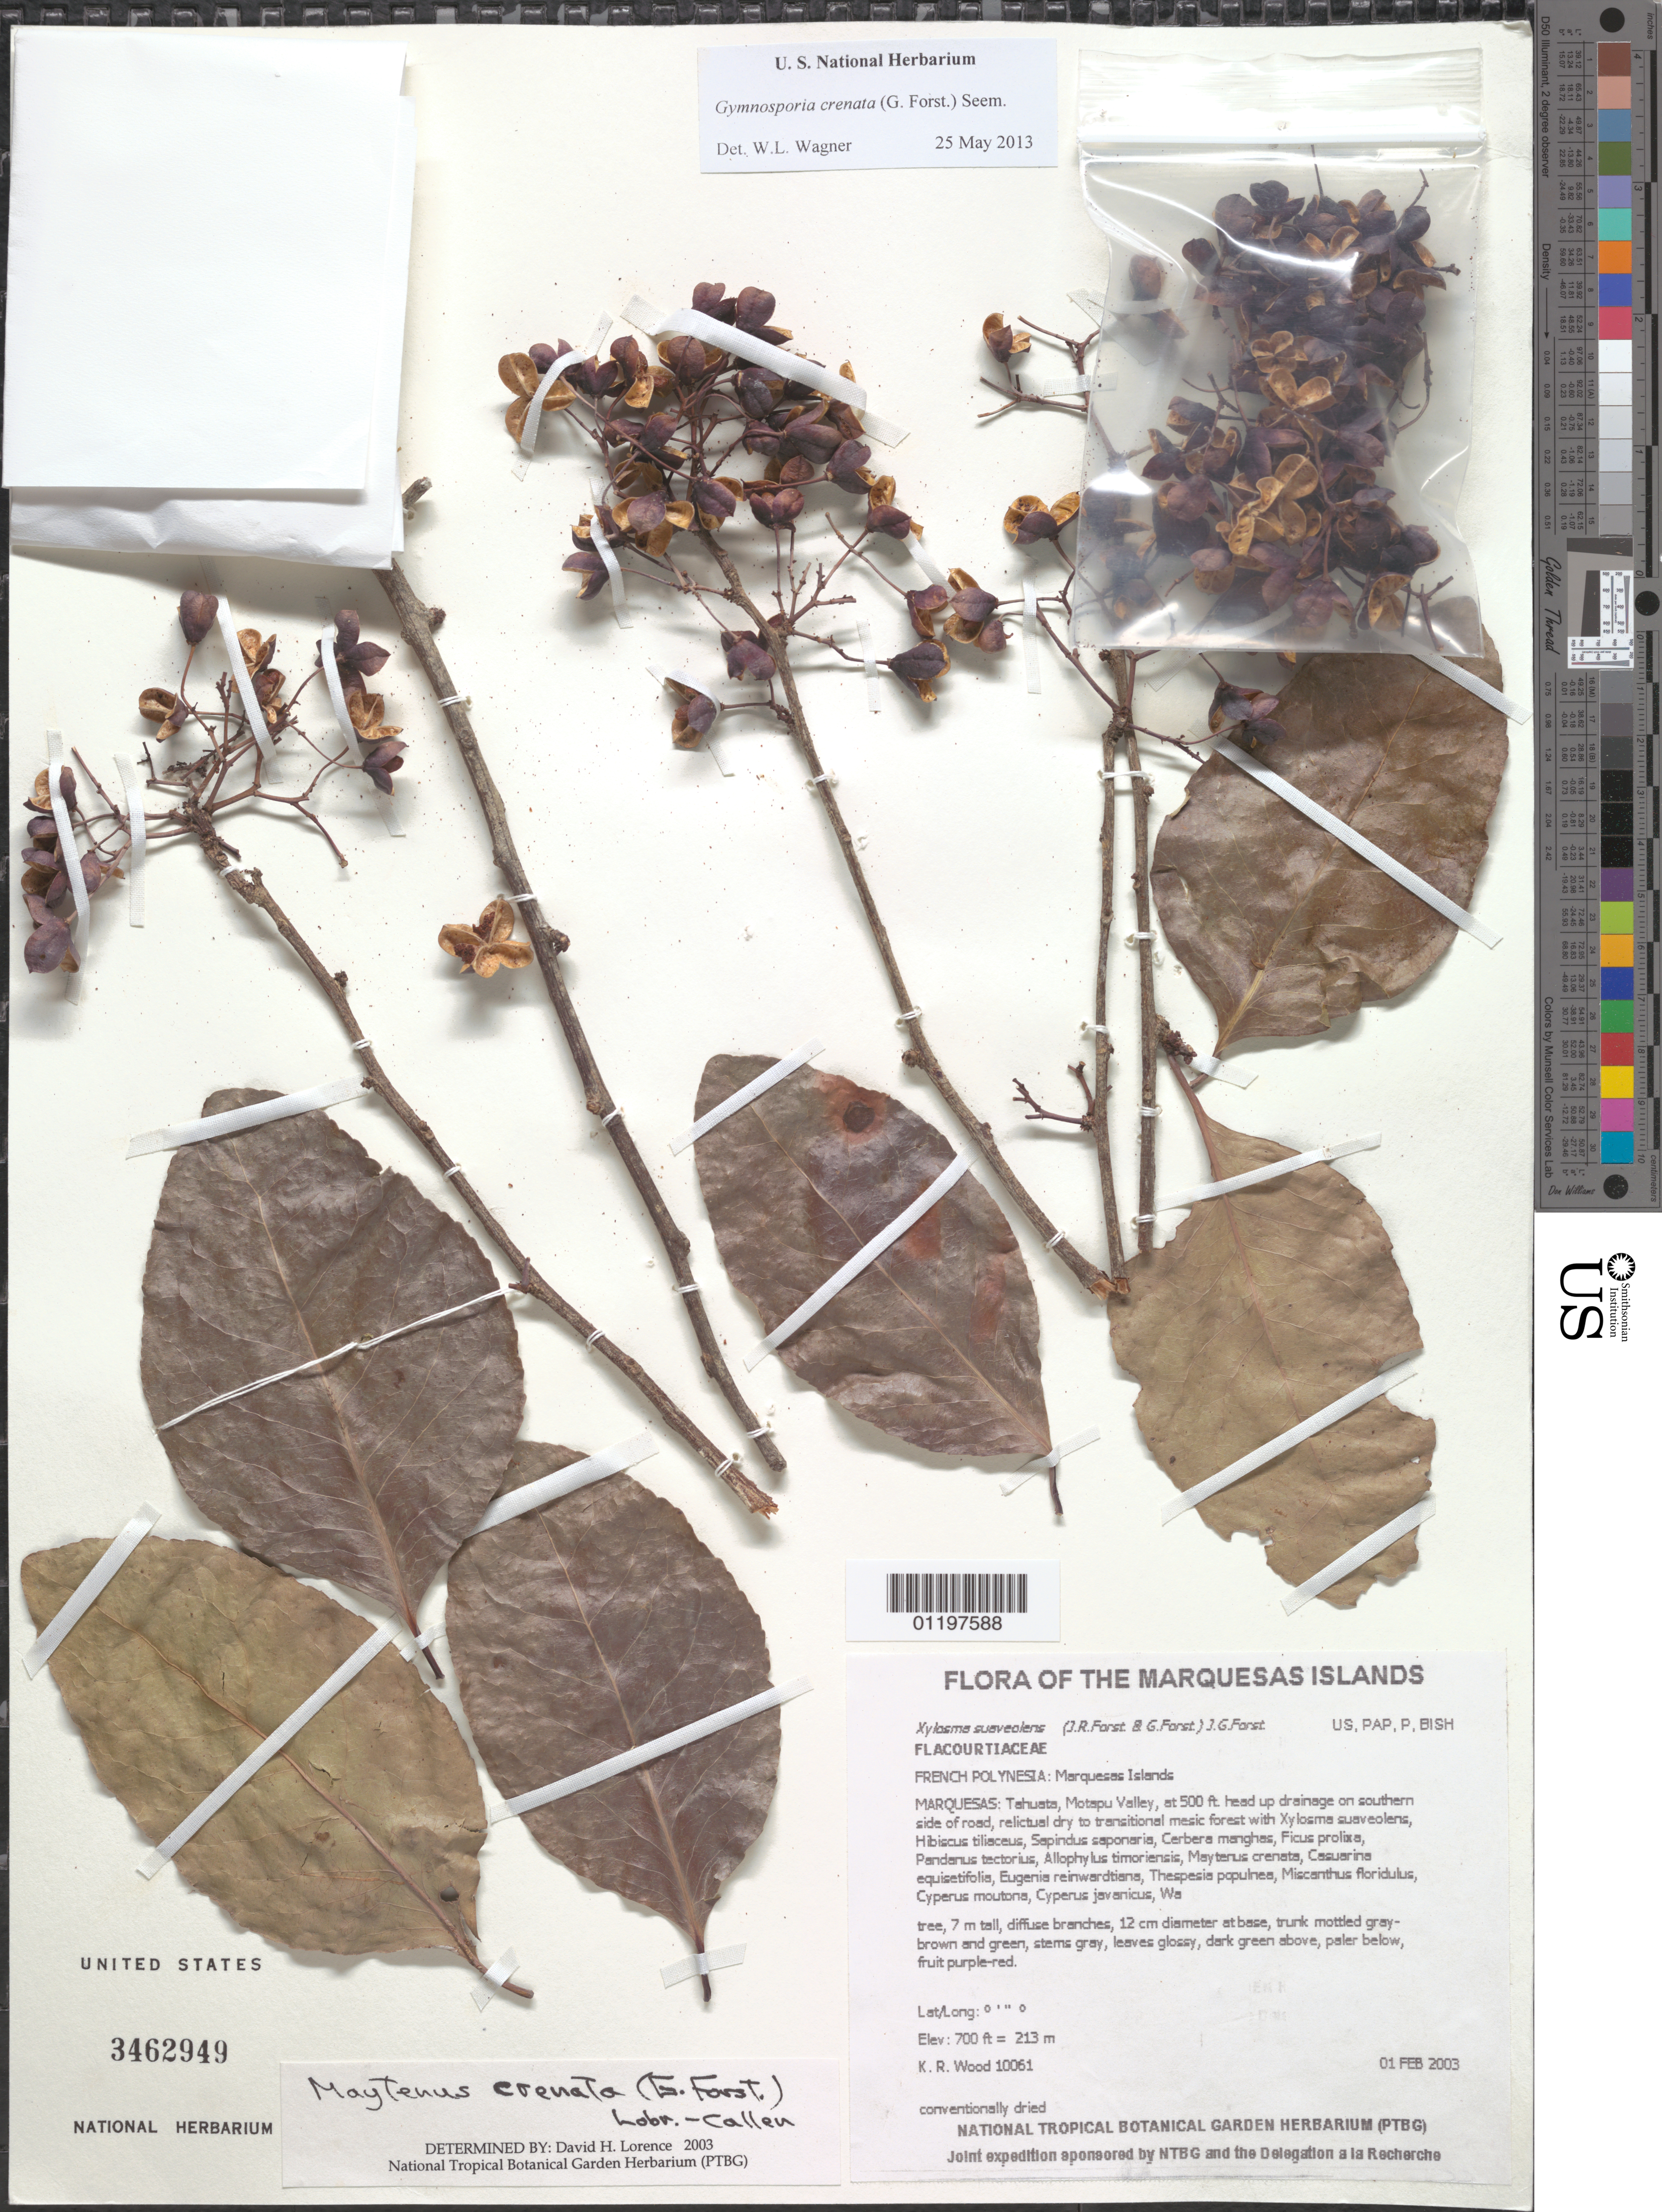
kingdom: Plantae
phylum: Tracheophyta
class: Magnoliopsida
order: Celastrales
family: Celastraceae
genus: Gymnosporia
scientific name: Gymnosporia crenata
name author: (G. Forst.) Seem.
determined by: Lorence, David H., (PTBG), National Tropical Botanical Garden (UNITED STATES)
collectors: K. R. Wood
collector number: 10061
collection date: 2003-02-01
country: French Polynesia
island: Tahuata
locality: Motapu Valley, at 500 ft. head up drainage on southern side of road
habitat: Relictual dry to transitional mesic forest. Mid-slope, NW aspect, steep slope, closed, dry to mesic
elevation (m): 213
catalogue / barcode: US 3462949